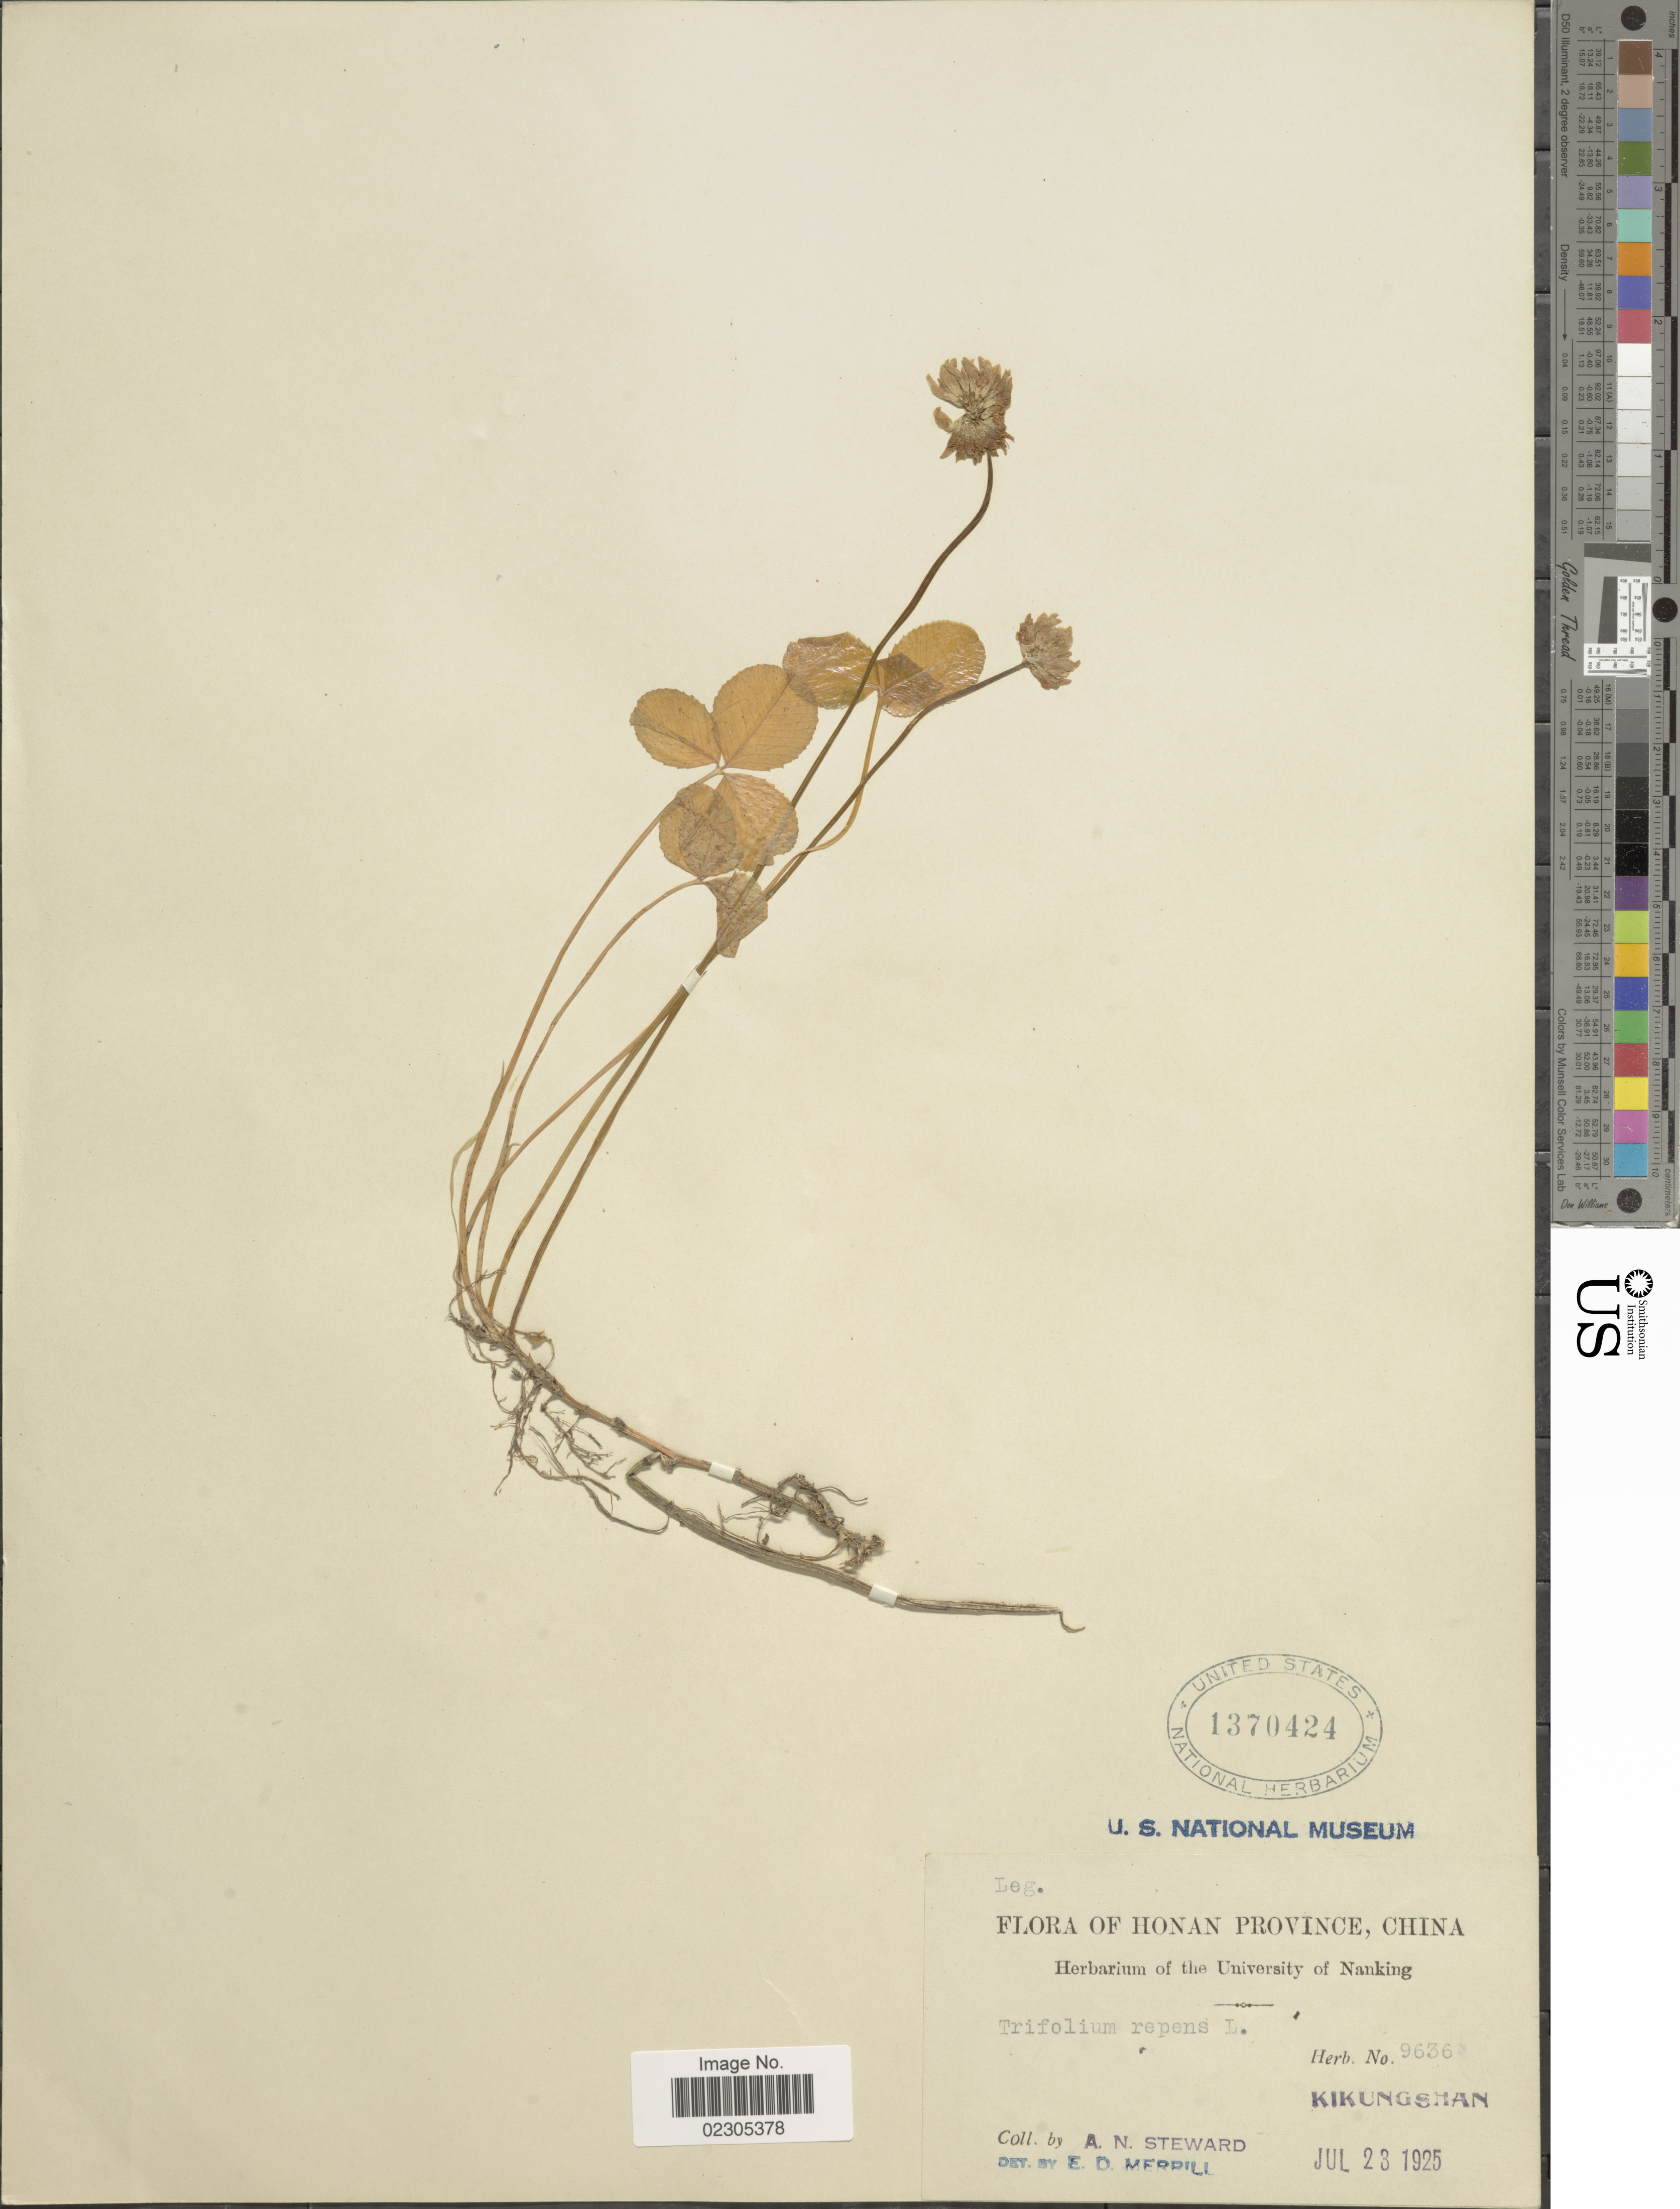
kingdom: Plantae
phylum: Tracheophyta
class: Magnoliopsida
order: Fabales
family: Fabaceae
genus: Trifolium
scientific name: Trifolium repens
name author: L.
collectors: A. N. Steward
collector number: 9636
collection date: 1925-07-23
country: China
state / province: Henan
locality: Honan Province, Kikungshan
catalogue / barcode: US 1370424